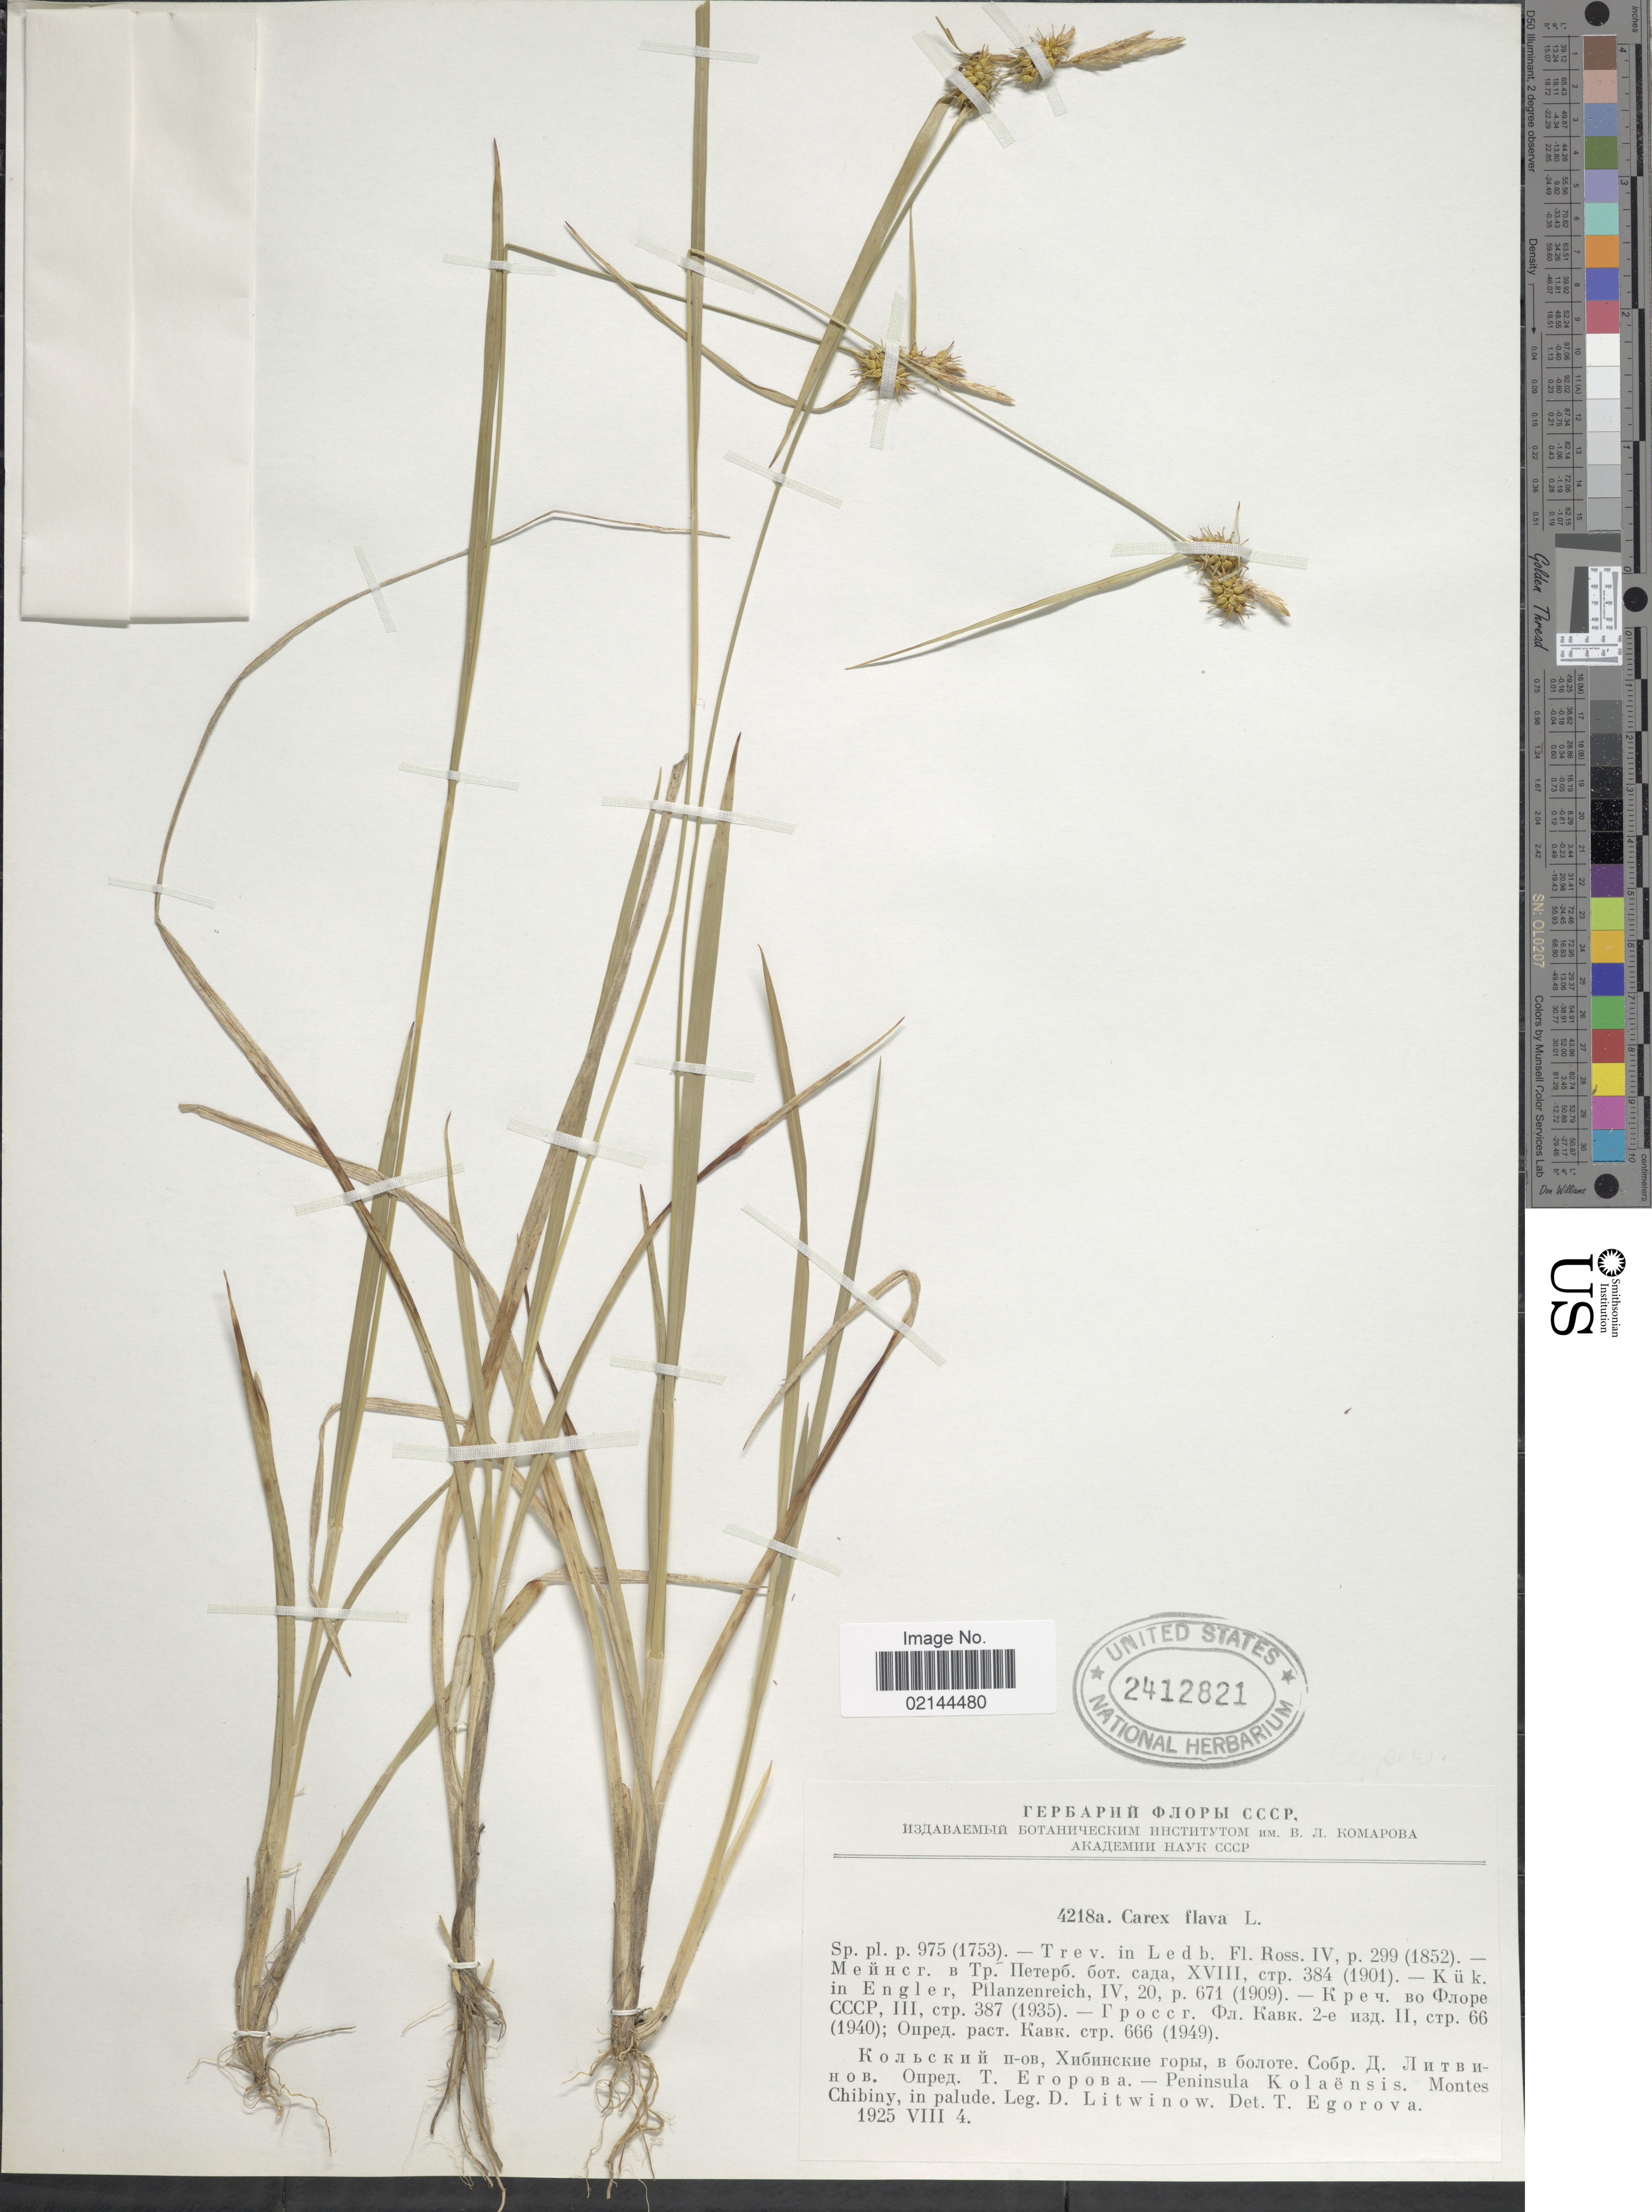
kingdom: Plantae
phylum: Tracheophyta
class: Liliopsida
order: Poales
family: Cyperaceae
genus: Carex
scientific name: Carex flava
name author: L.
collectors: D. Litwinow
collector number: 4218a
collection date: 1925-08-04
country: Russian Federation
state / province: Murmansk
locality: Peninsula Kolaensis. Montes Chibiny, in palude.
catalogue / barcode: US 2412821